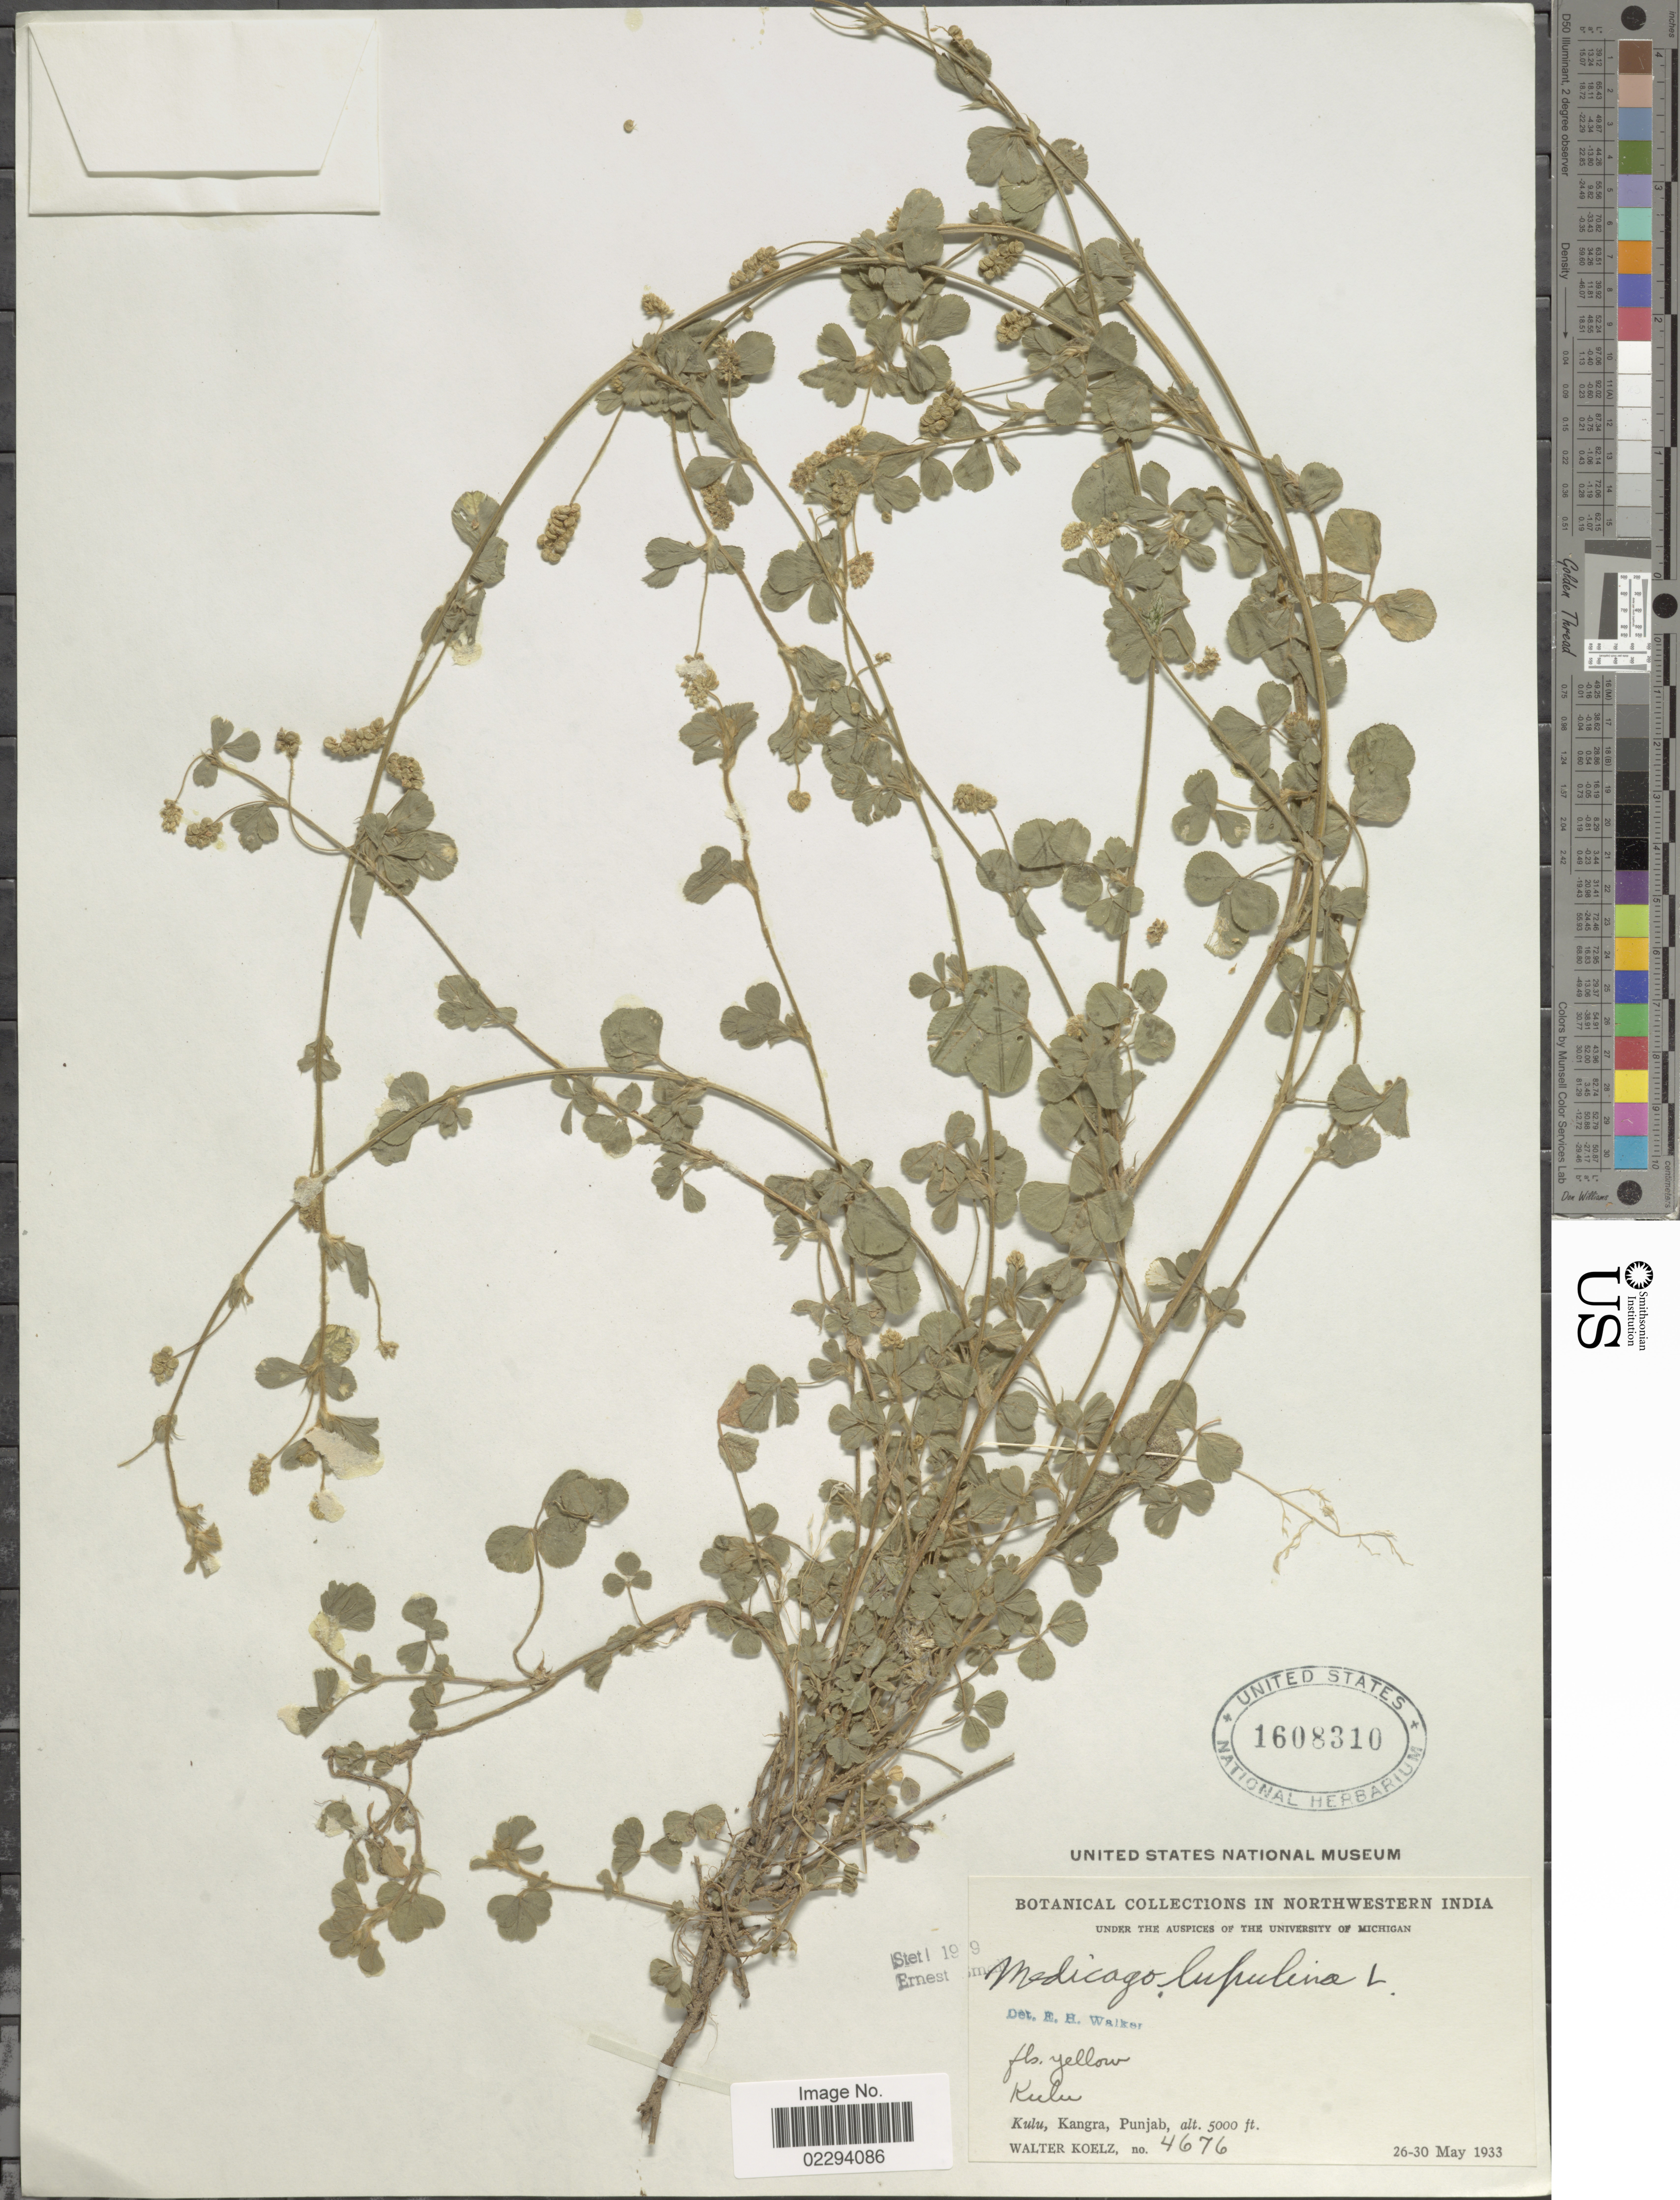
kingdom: Plantae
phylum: Tracheophyta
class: Magnoliopsida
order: Fabales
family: Fabaceae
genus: Medicago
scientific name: Medicago lupulina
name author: L.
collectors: W. N. Koelz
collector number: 4676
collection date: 1933-05-26/1933-05-30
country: India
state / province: Himachal Pradesh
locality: Northwestern India. Kulu, Kangra, Punjab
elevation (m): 1524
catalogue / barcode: US 1608310